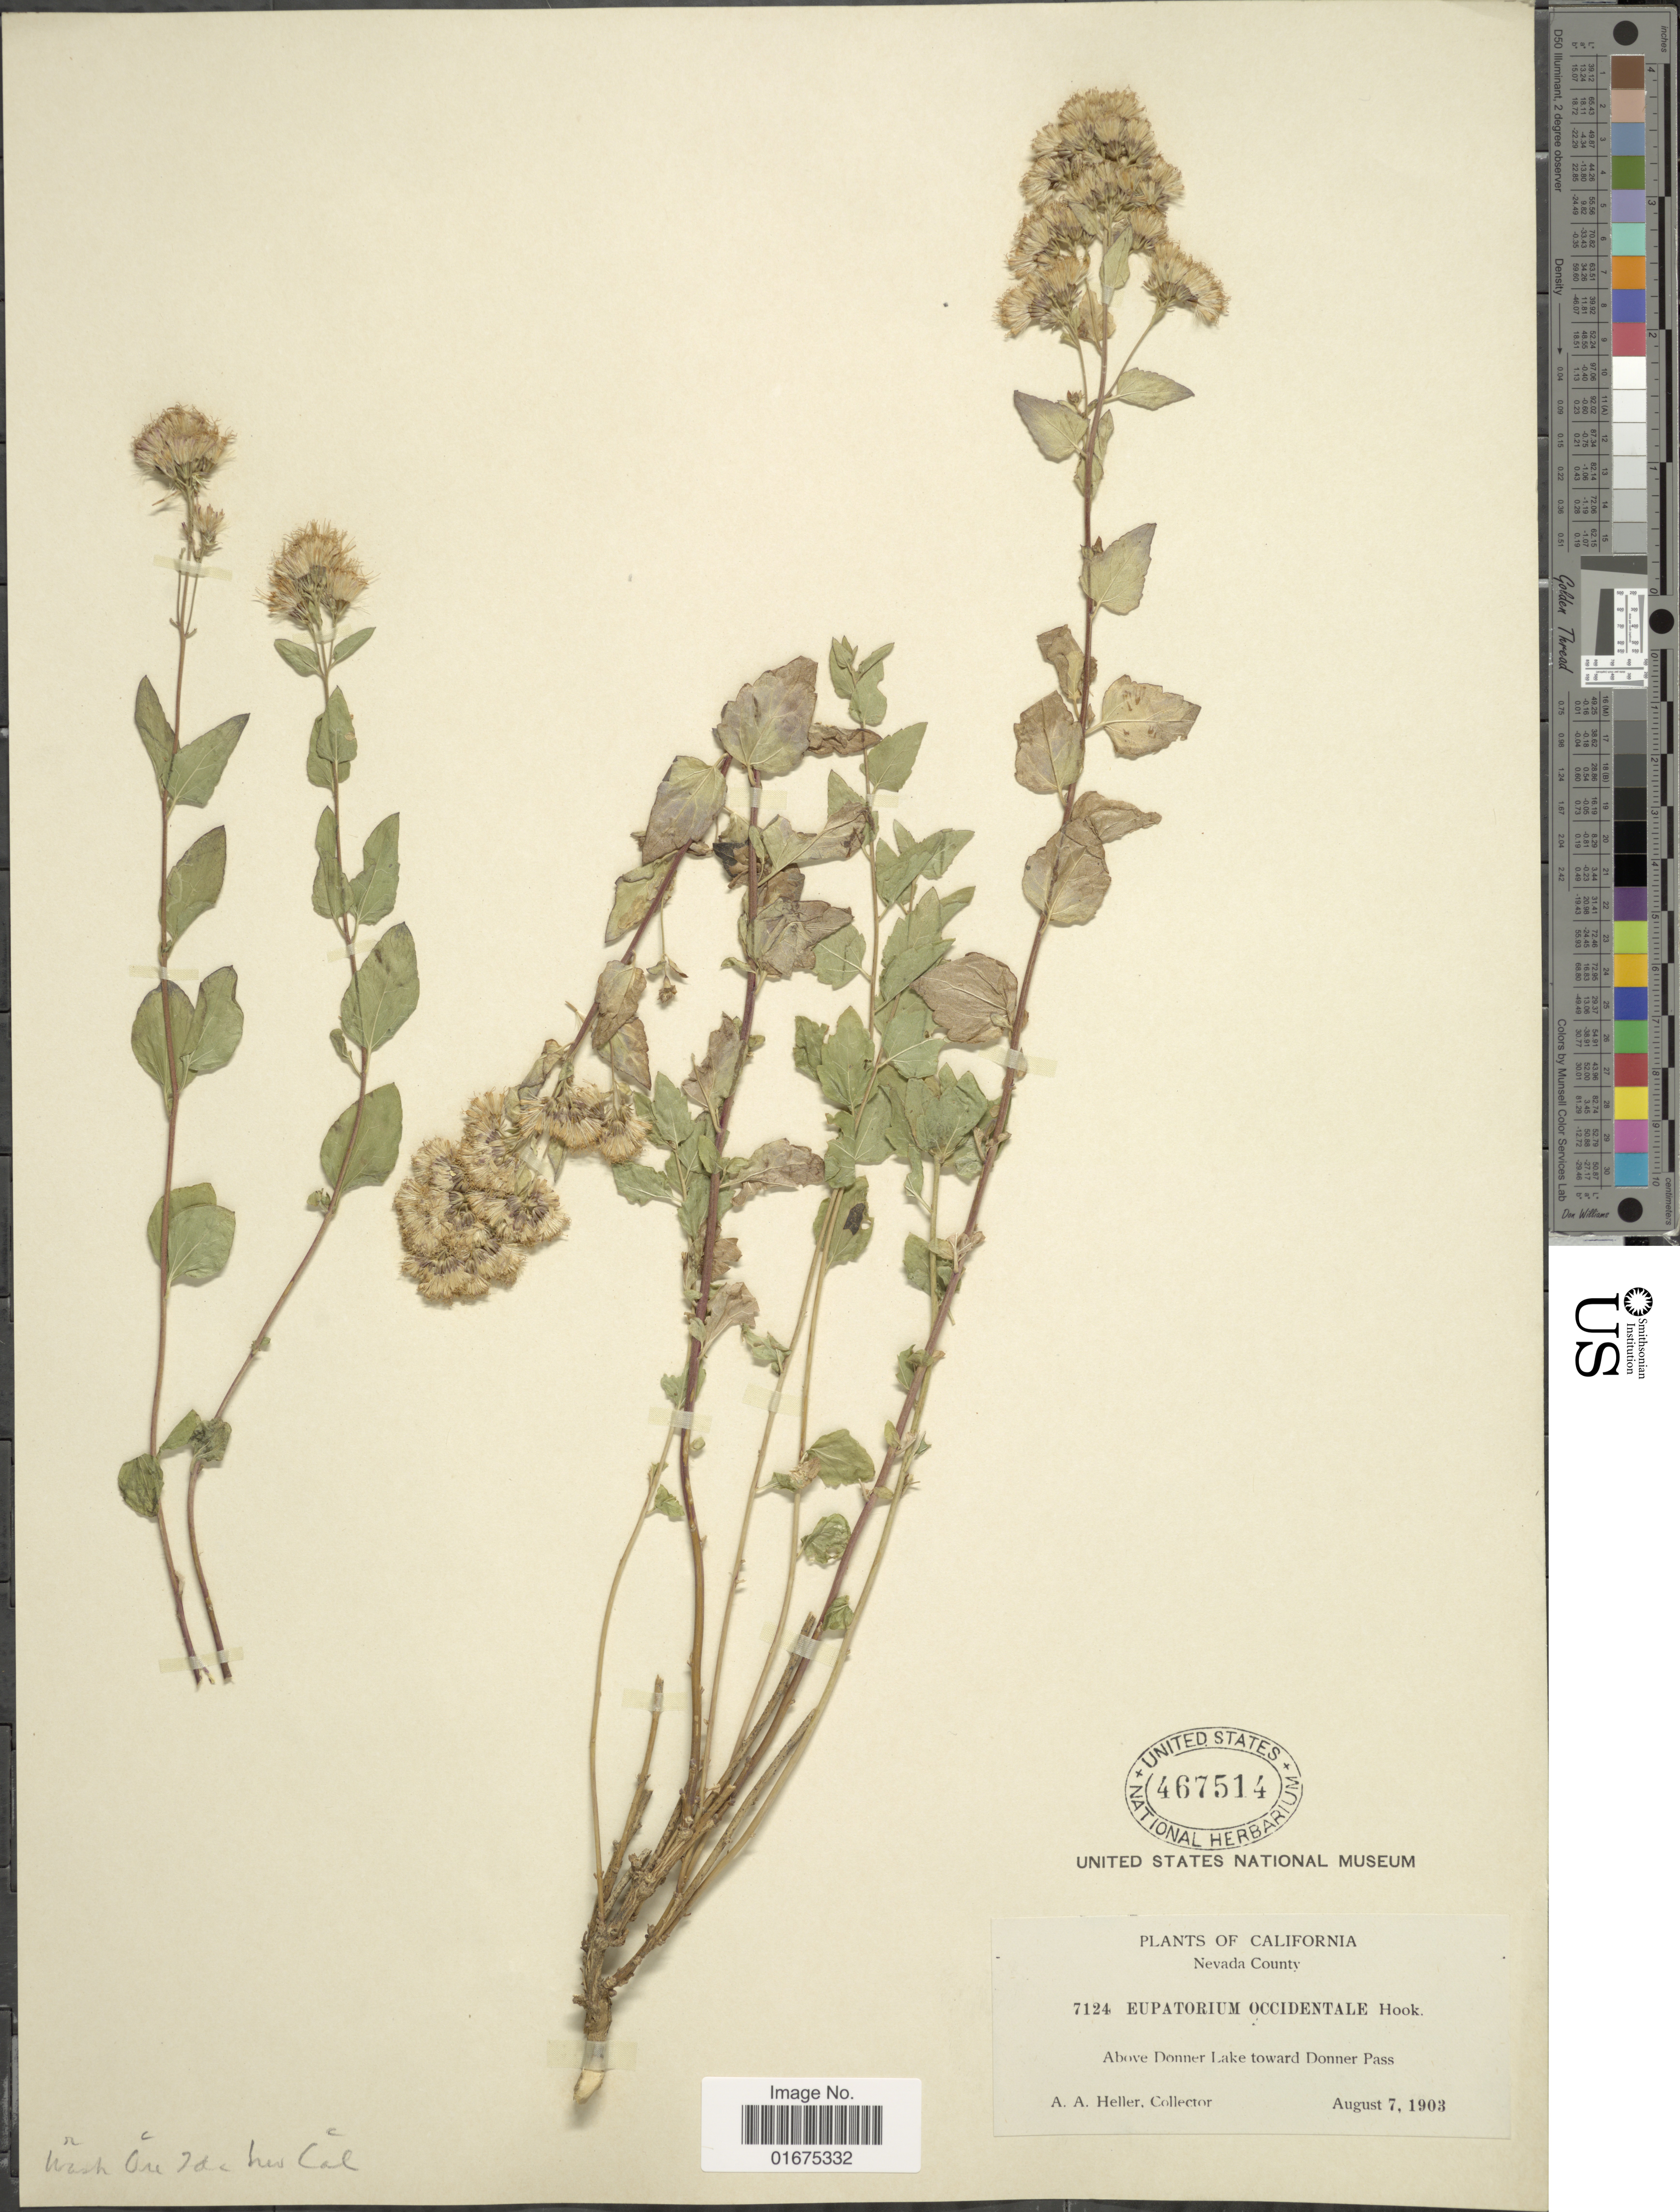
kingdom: Plantae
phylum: Tracheophyta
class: Magnoliopsida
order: Asterales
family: Asteraceae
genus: Ageratina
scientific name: Ageratina occidentalis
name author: (Hook.) R.M. King & H. Rob.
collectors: A. A. Heller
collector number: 7124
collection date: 1903-08-07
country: United States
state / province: California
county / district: Nevada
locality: Nevada County, Above Donner Lake toward Donner Pass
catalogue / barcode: US 467514